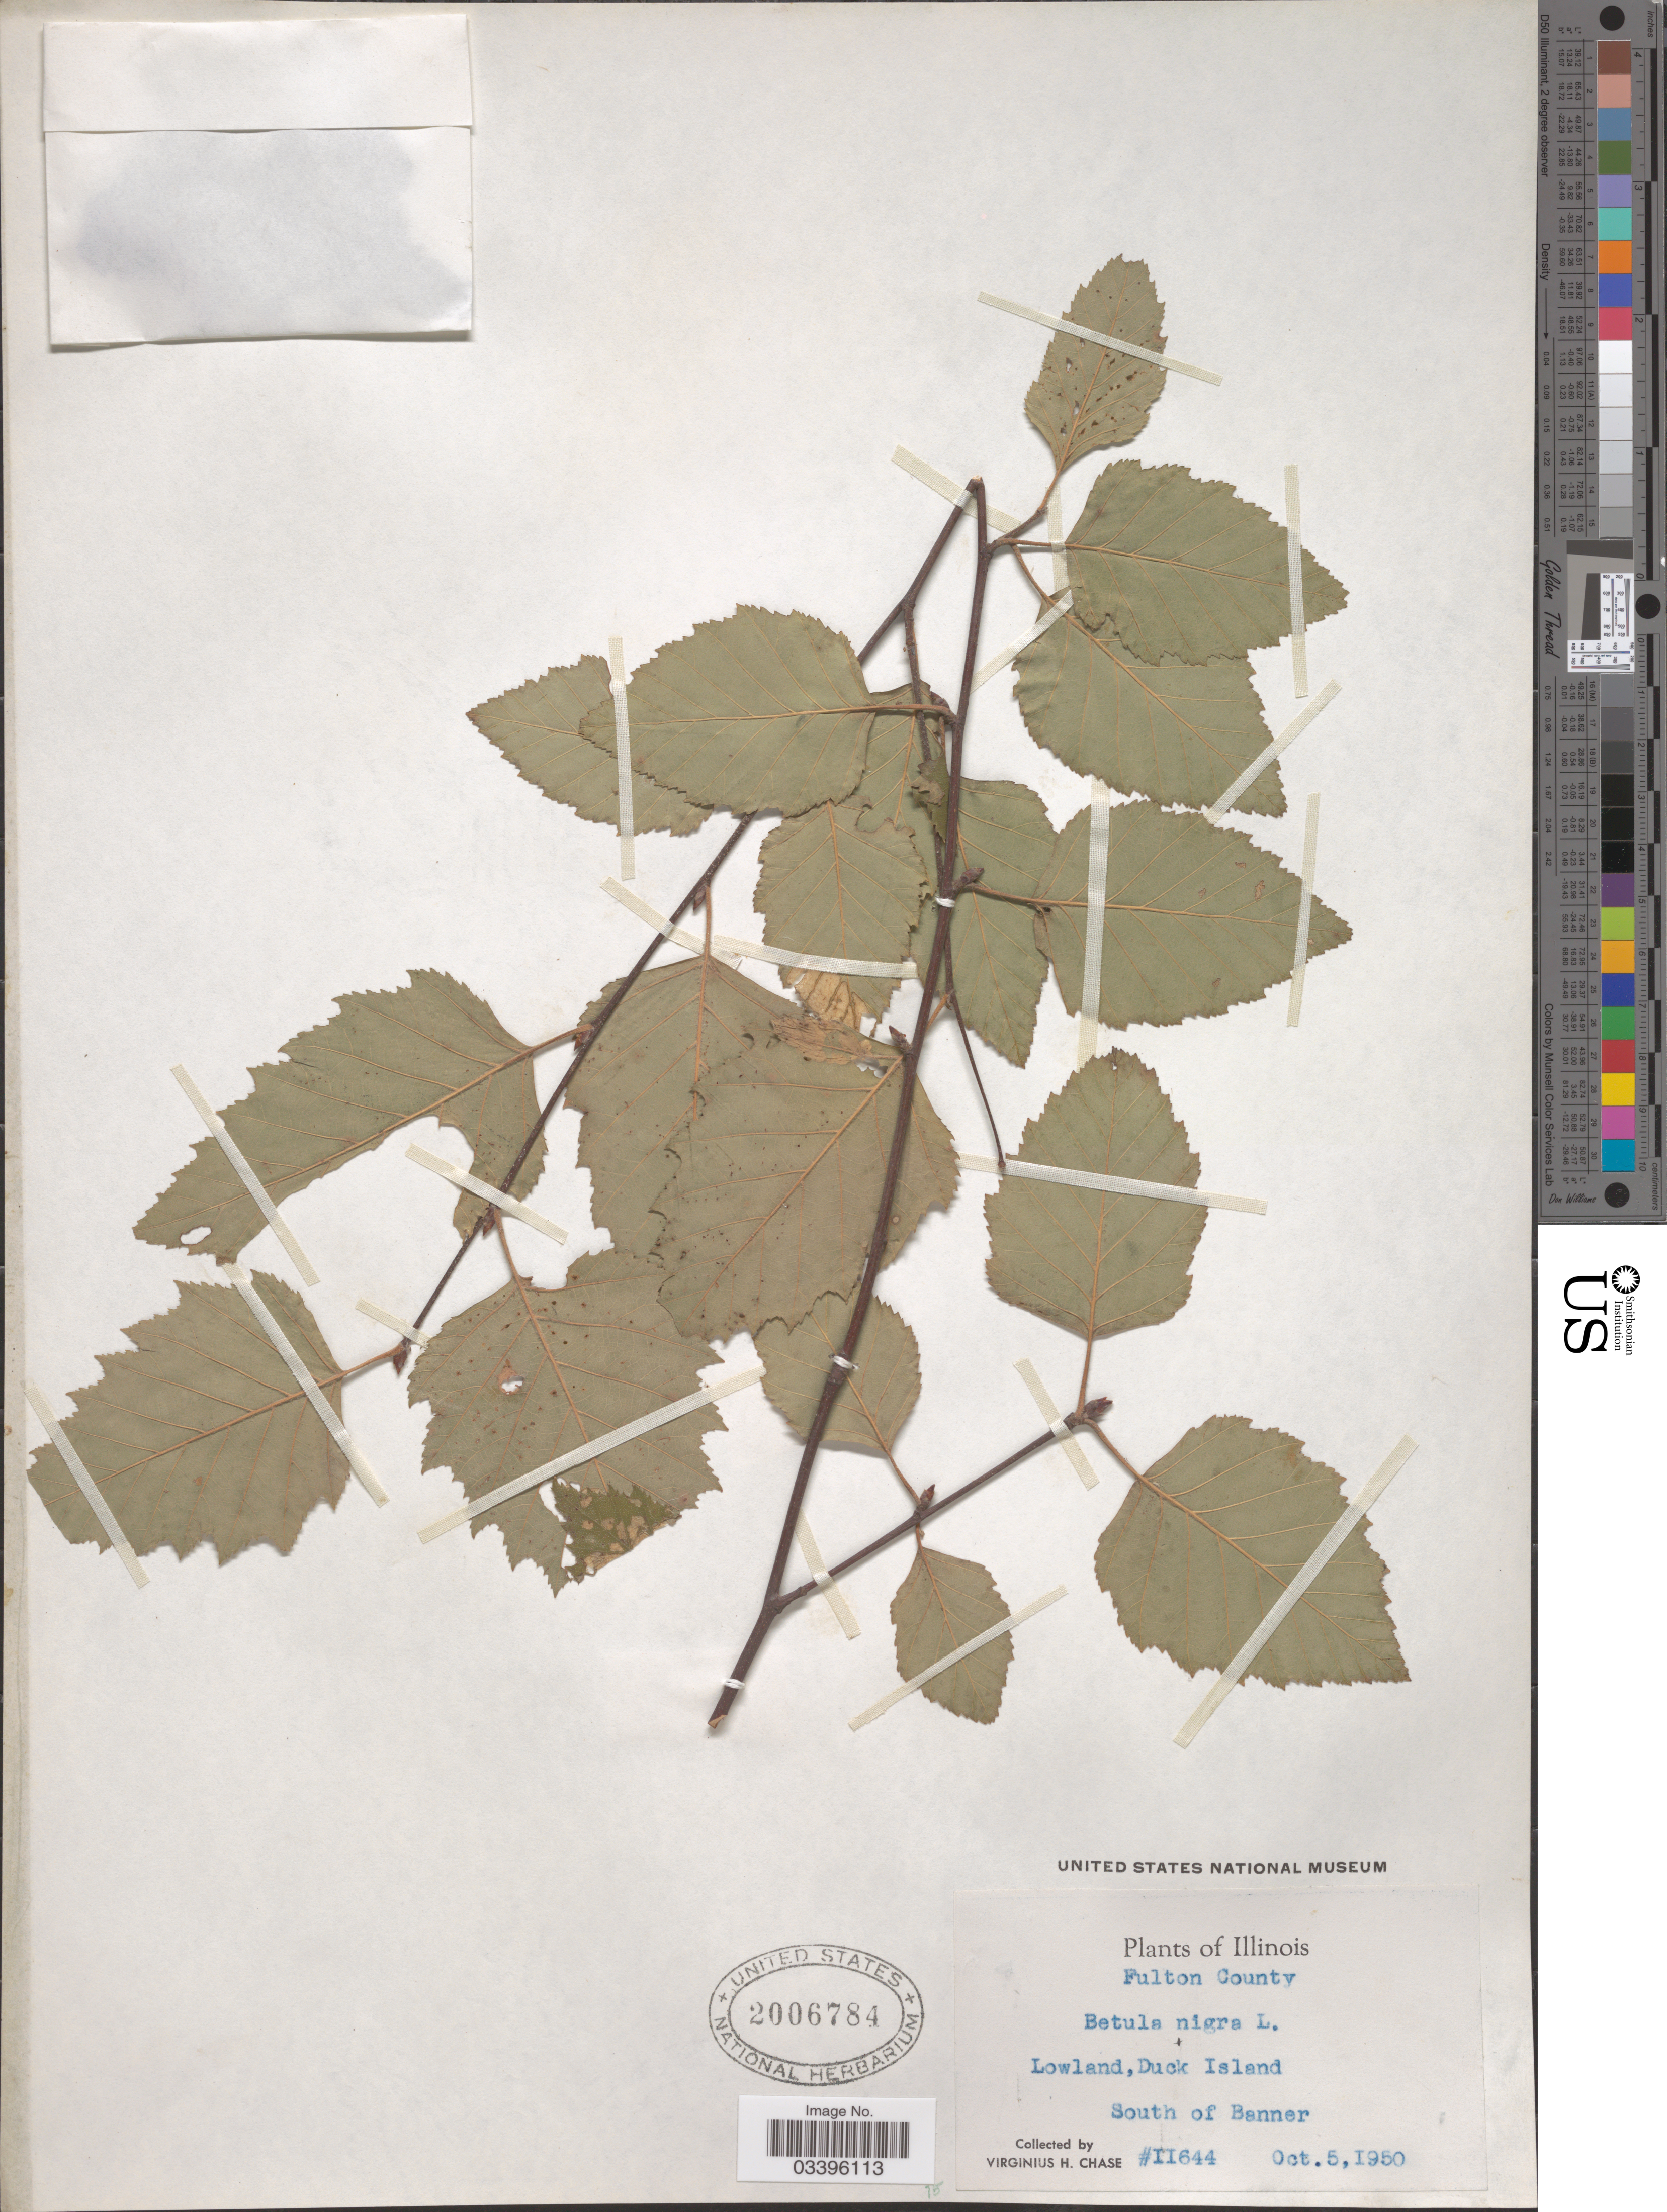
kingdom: Plantae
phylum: Tracheophyta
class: Magnoliopsida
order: Fagales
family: Betulaceae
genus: Betula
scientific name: Betula nigra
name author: L.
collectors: V. H. Chase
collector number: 11644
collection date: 1950-10-05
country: United States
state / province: Illinois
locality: Fulton County, Lowland, Duck Island, South of Banner.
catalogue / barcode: US 2006784